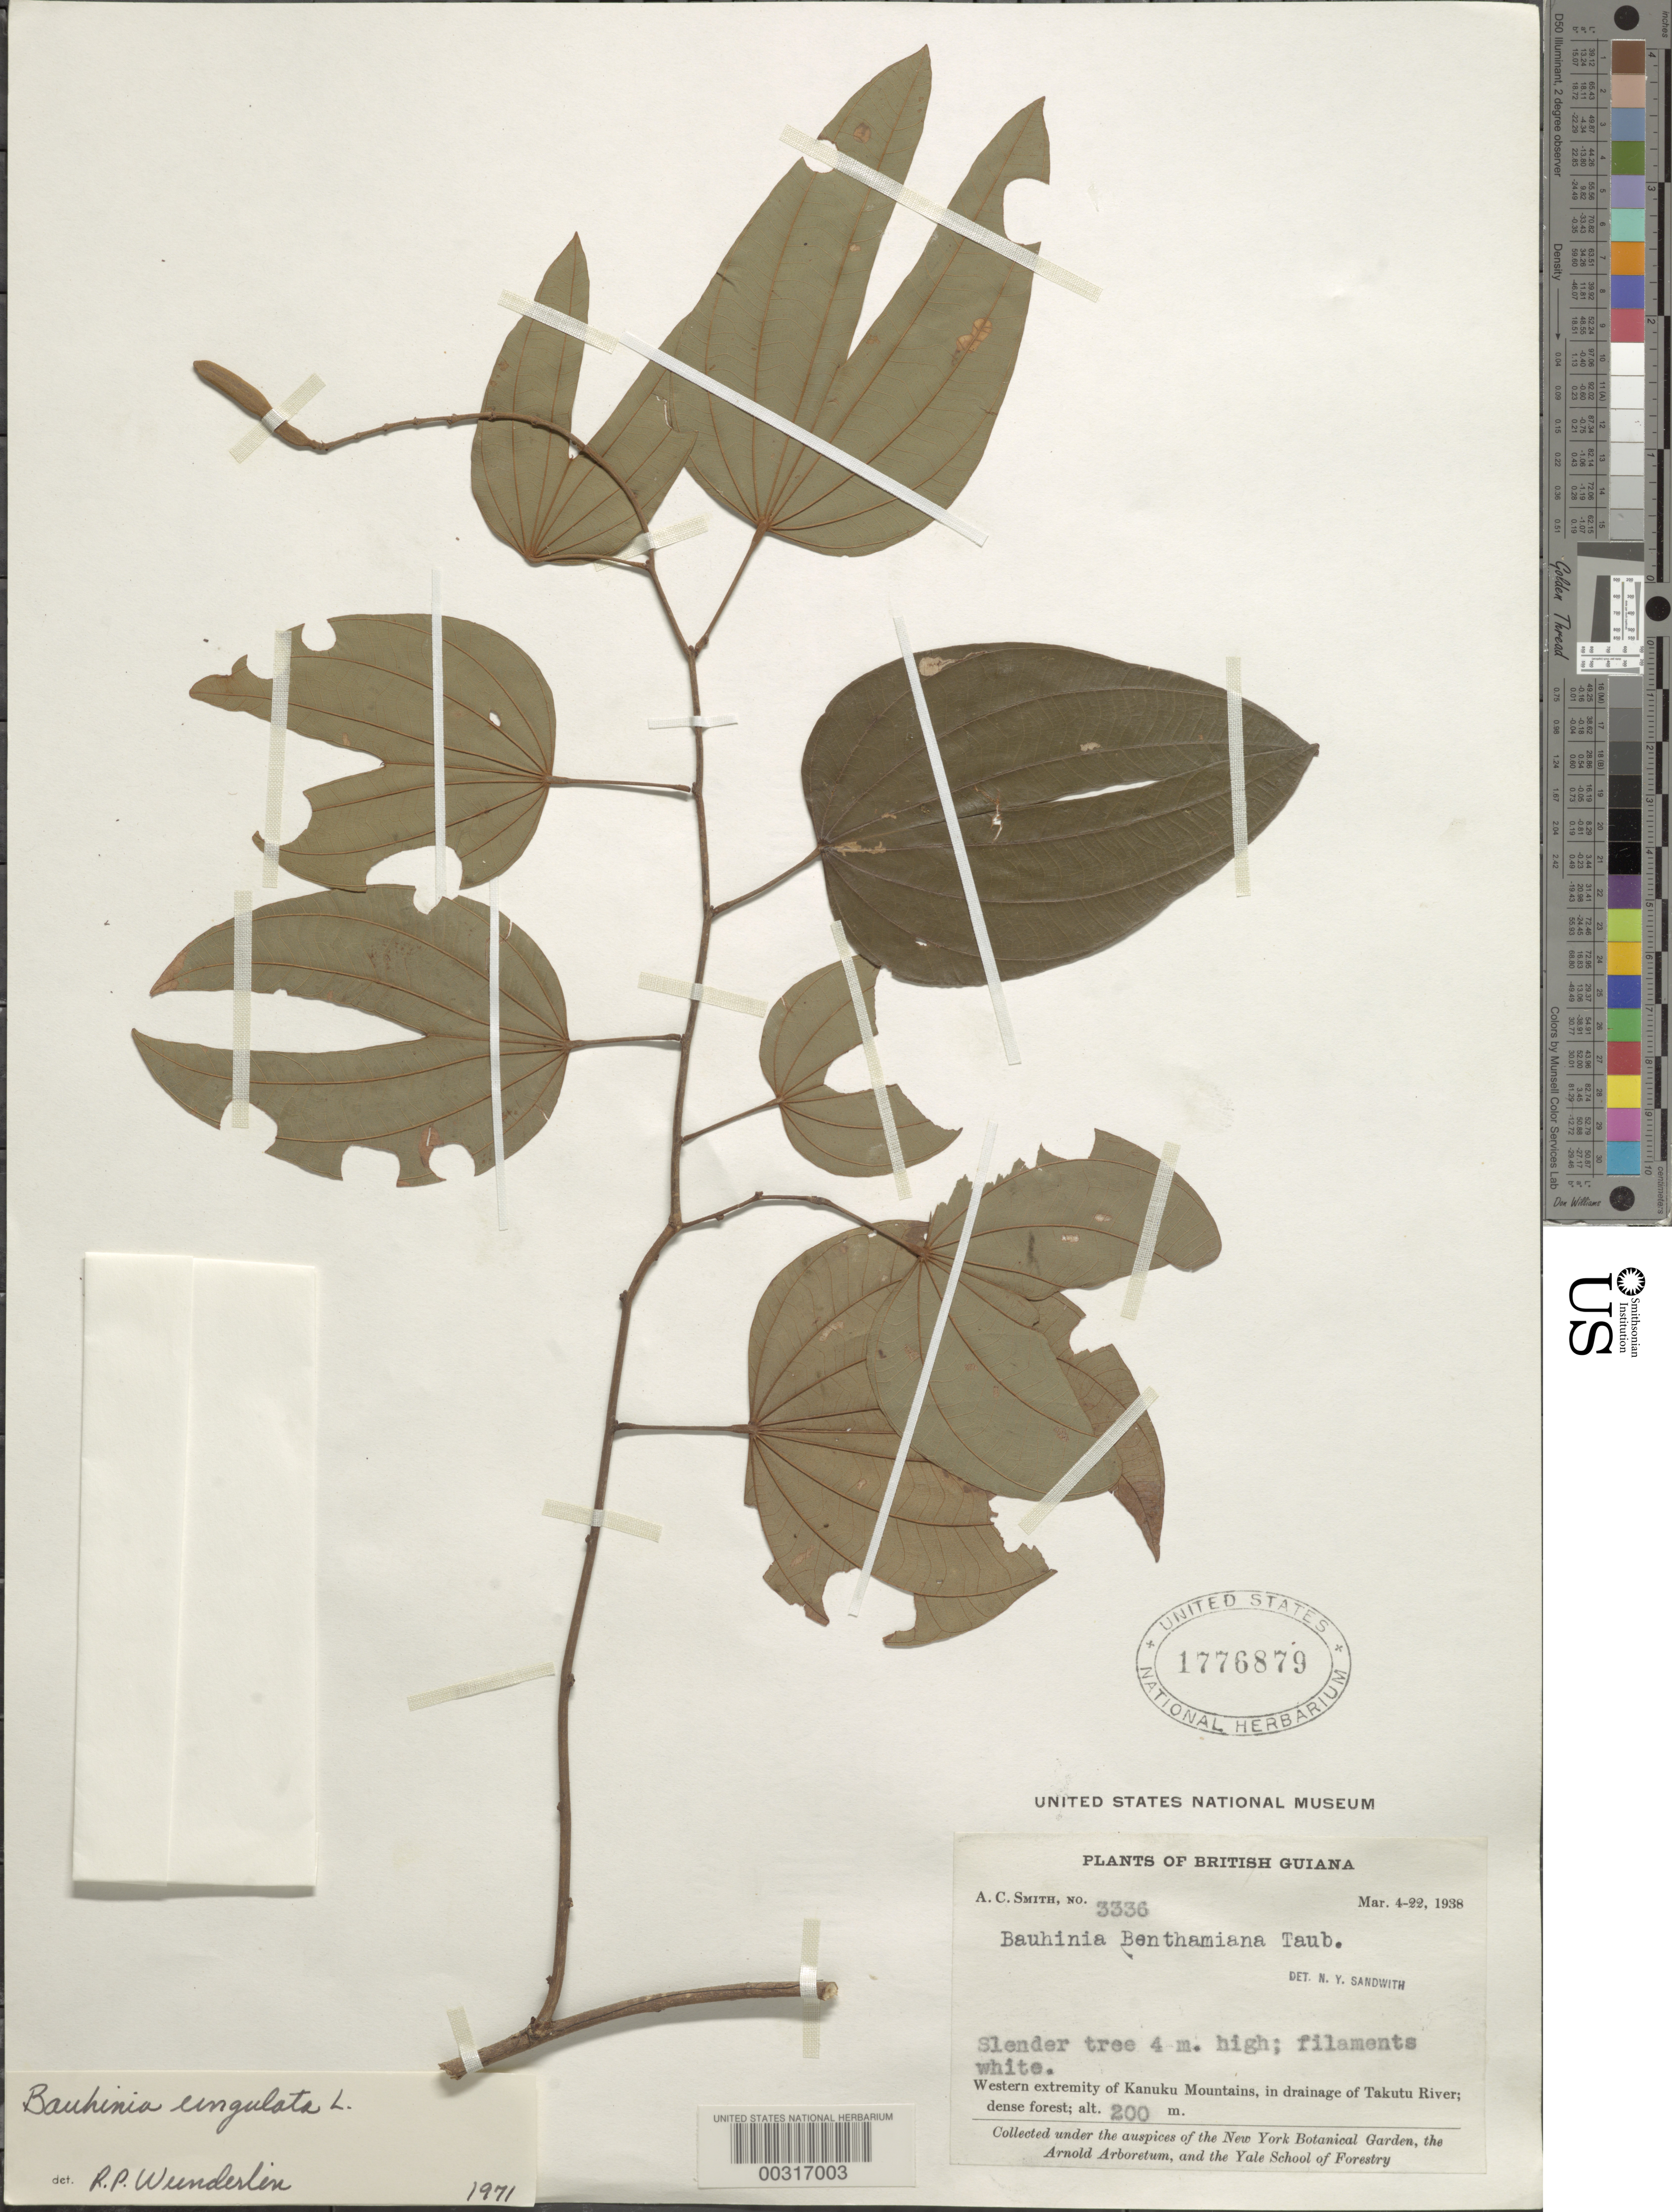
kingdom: Plantae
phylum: Tracheophyta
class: Magnoliopsida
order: Fabales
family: Fabaceae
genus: Bauhinia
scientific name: Bauhinia ungulata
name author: L.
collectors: A. C. Smith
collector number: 3336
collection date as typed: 04 Mar 1938 to 22 Mar 1938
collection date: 1938-03-04/1938-03-22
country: Guyana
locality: Western extremity of kanuku mountains, in drainage of takutu river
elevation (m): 200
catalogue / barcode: US 1776879